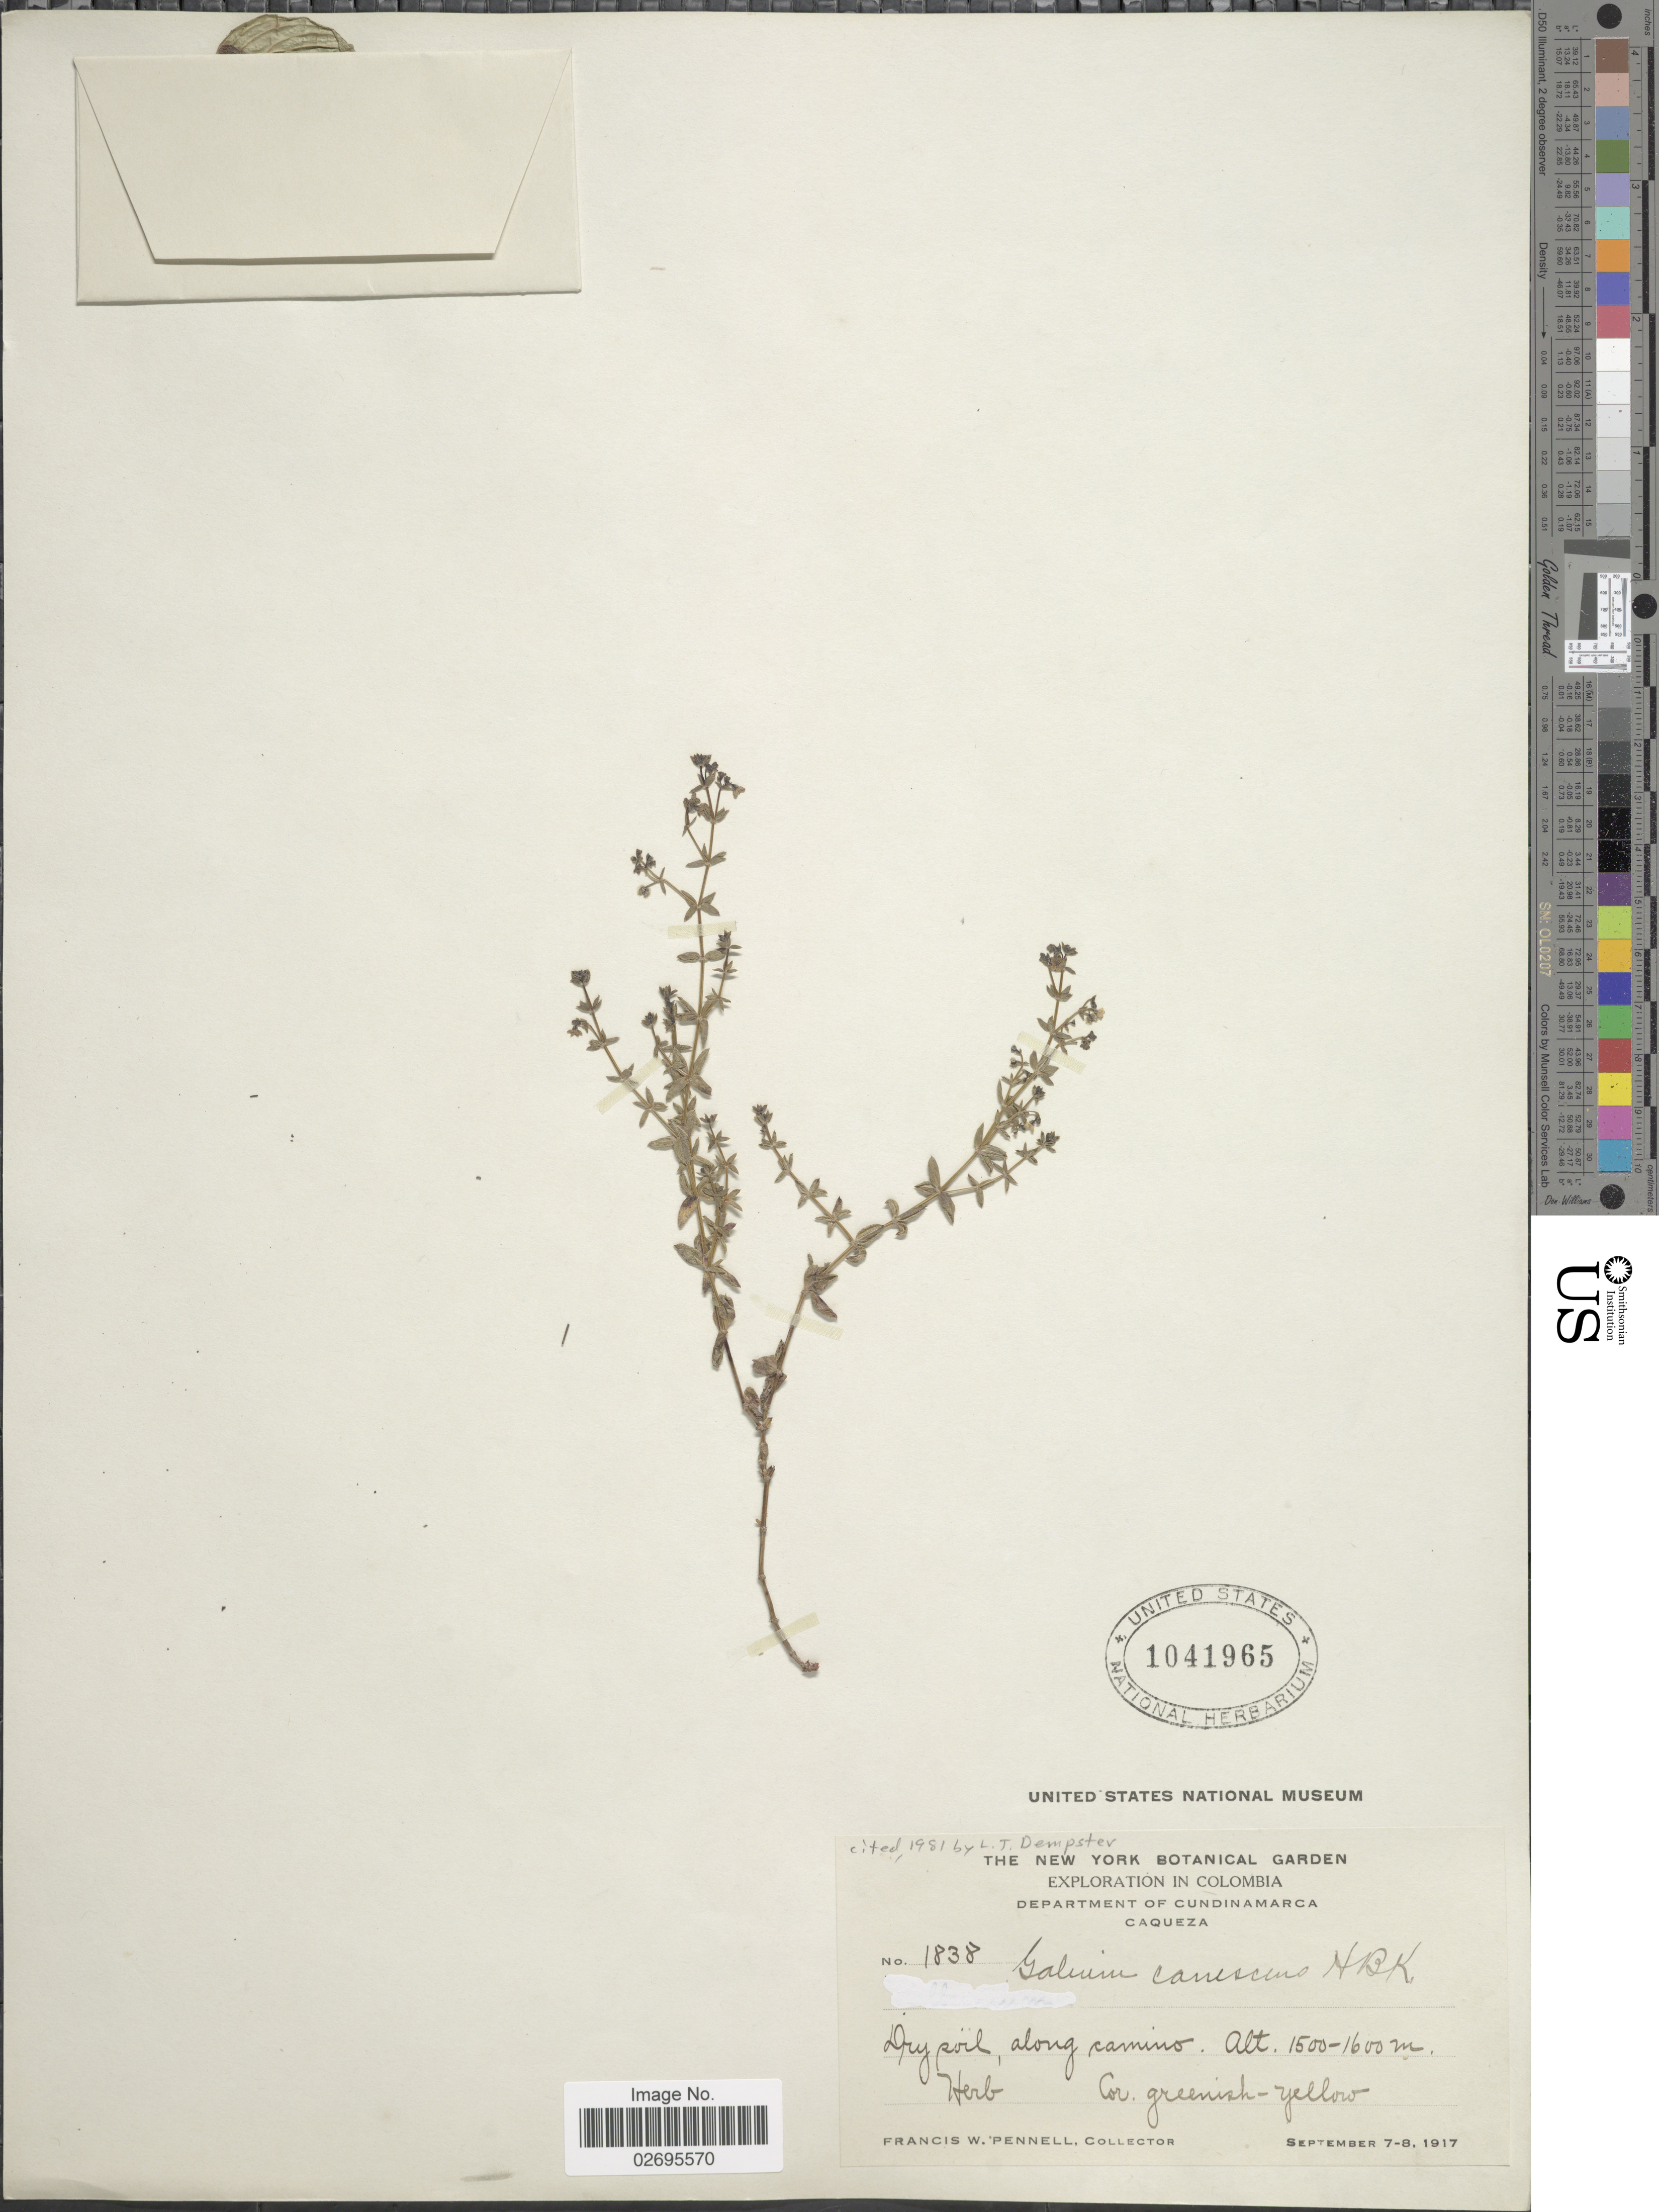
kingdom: Plantae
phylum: Tracheophyta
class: Magnoliopsida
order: Gentianales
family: Rubiaceae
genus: Galium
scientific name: Galium canescens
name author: Kunth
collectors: F. W. Pennell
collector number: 1838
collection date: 1917-09-07/1917-09-08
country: Colombia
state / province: Cundinamarca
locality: Department of Cundinamarca, Caqueza, Dry soil, along camino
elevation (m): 1500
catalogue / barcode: US 1041965